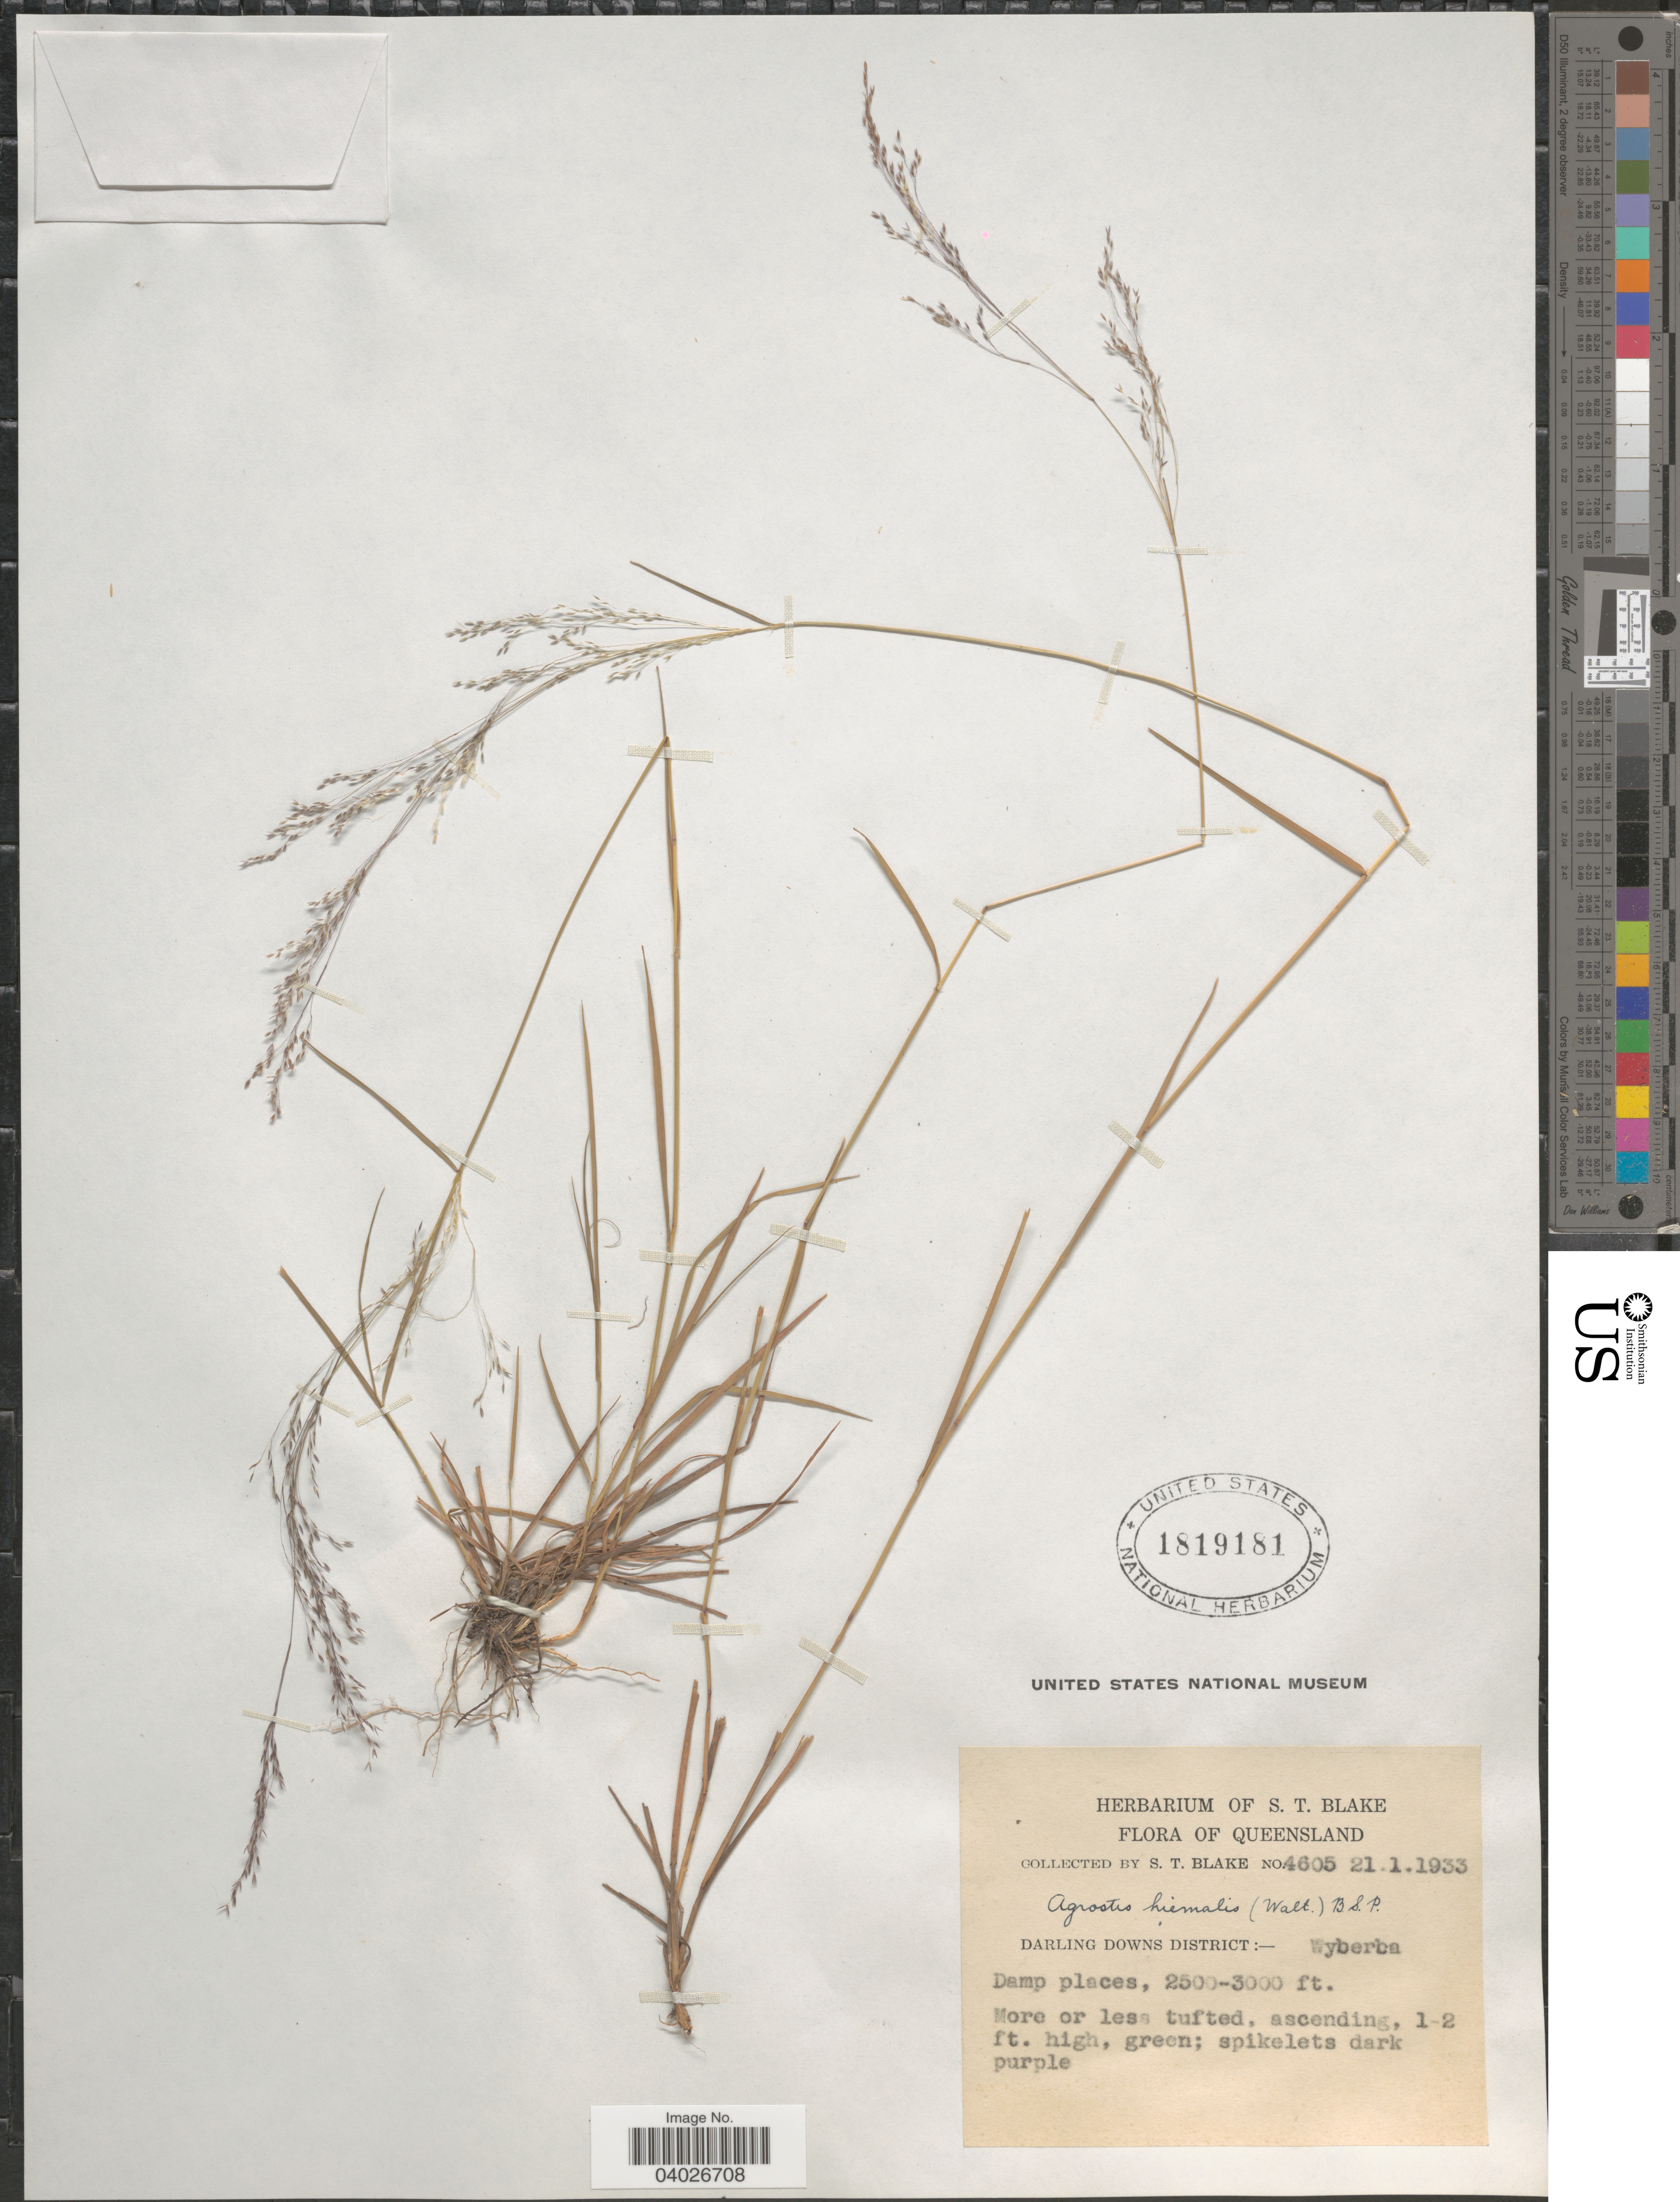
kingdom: Plantae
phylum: Tracheophyta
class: Liliopsida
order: Poales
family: Poaceae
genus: Agrostis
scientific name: Agrostis hyemalis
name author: (Walter) Britton et al.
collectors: S. T. Blake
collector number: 4605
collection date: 1933-01-21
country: Australia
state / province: Queensland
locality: Darling Downs District: Wyberba.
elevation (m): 762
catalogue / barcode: US 1819181